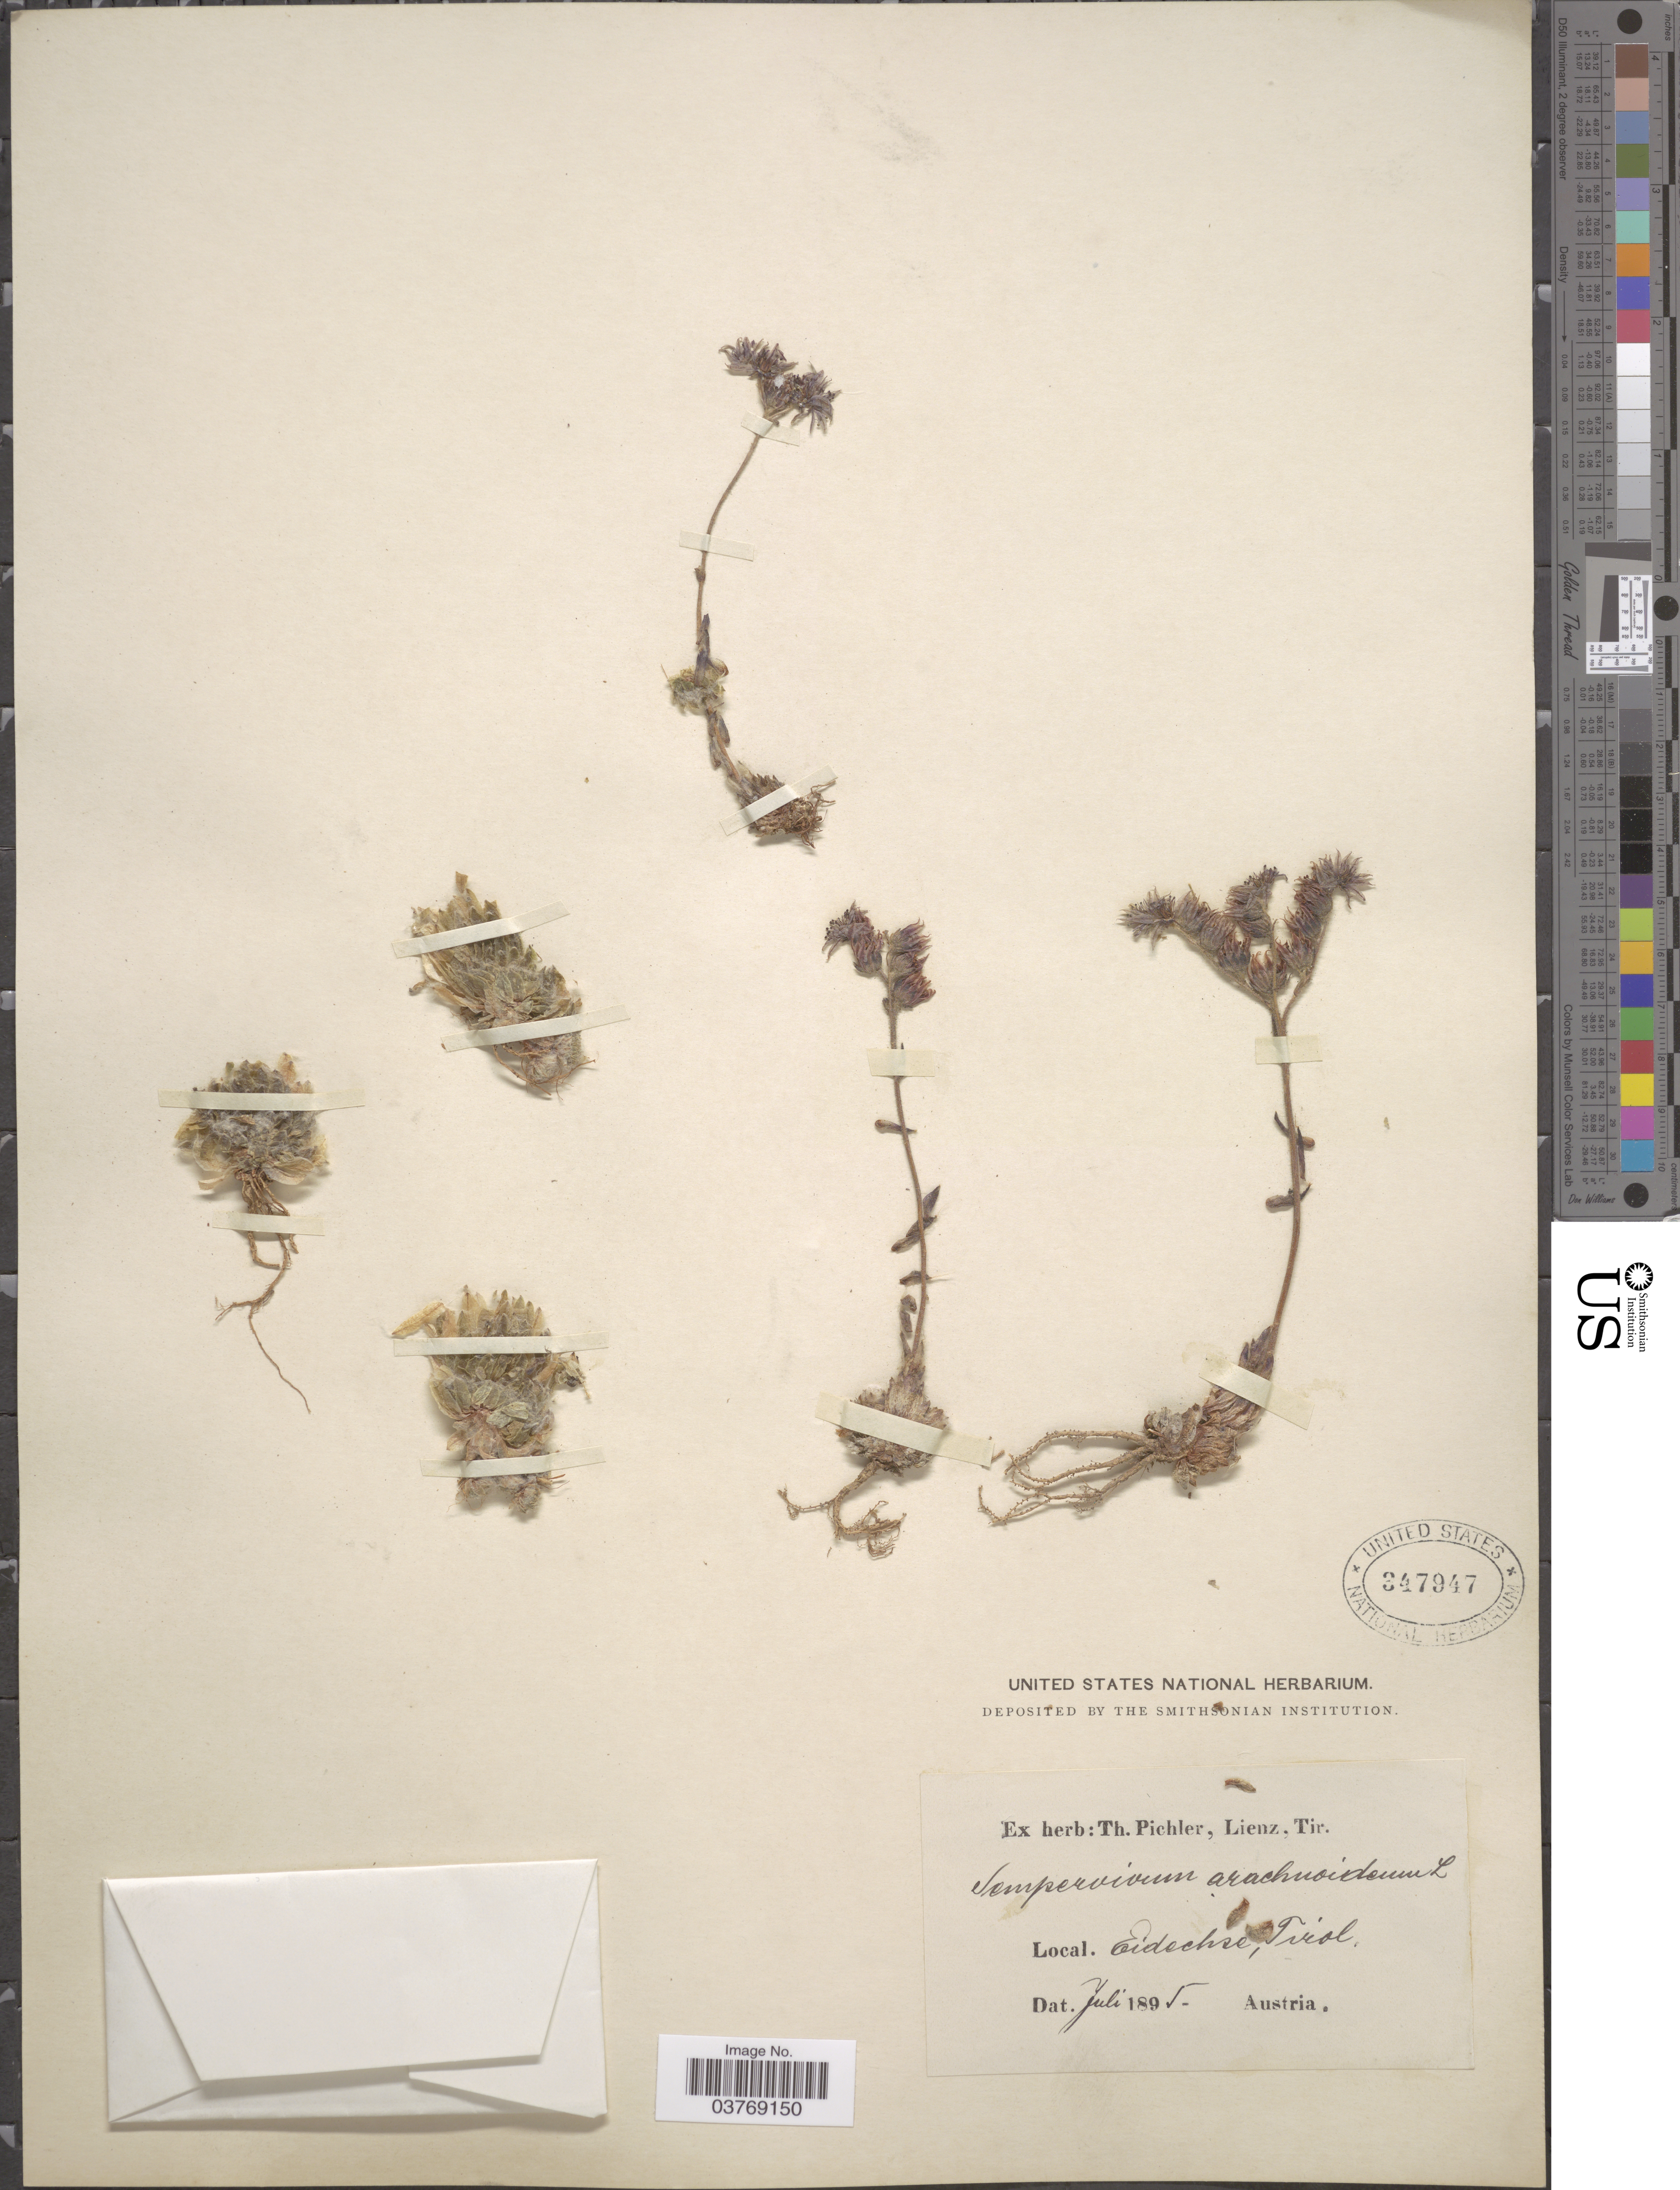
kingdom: Plantae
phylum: Tracheophyta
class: Magnoliopsida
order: Saxifragales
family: Crassulaceae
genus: Sempervivum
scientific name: Sempervivum arachnoideum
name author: L.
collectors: ex herb. T. Pichler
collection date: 1895-07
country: Austria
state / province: Tirol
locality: Eidechse.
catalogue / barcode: US 347947